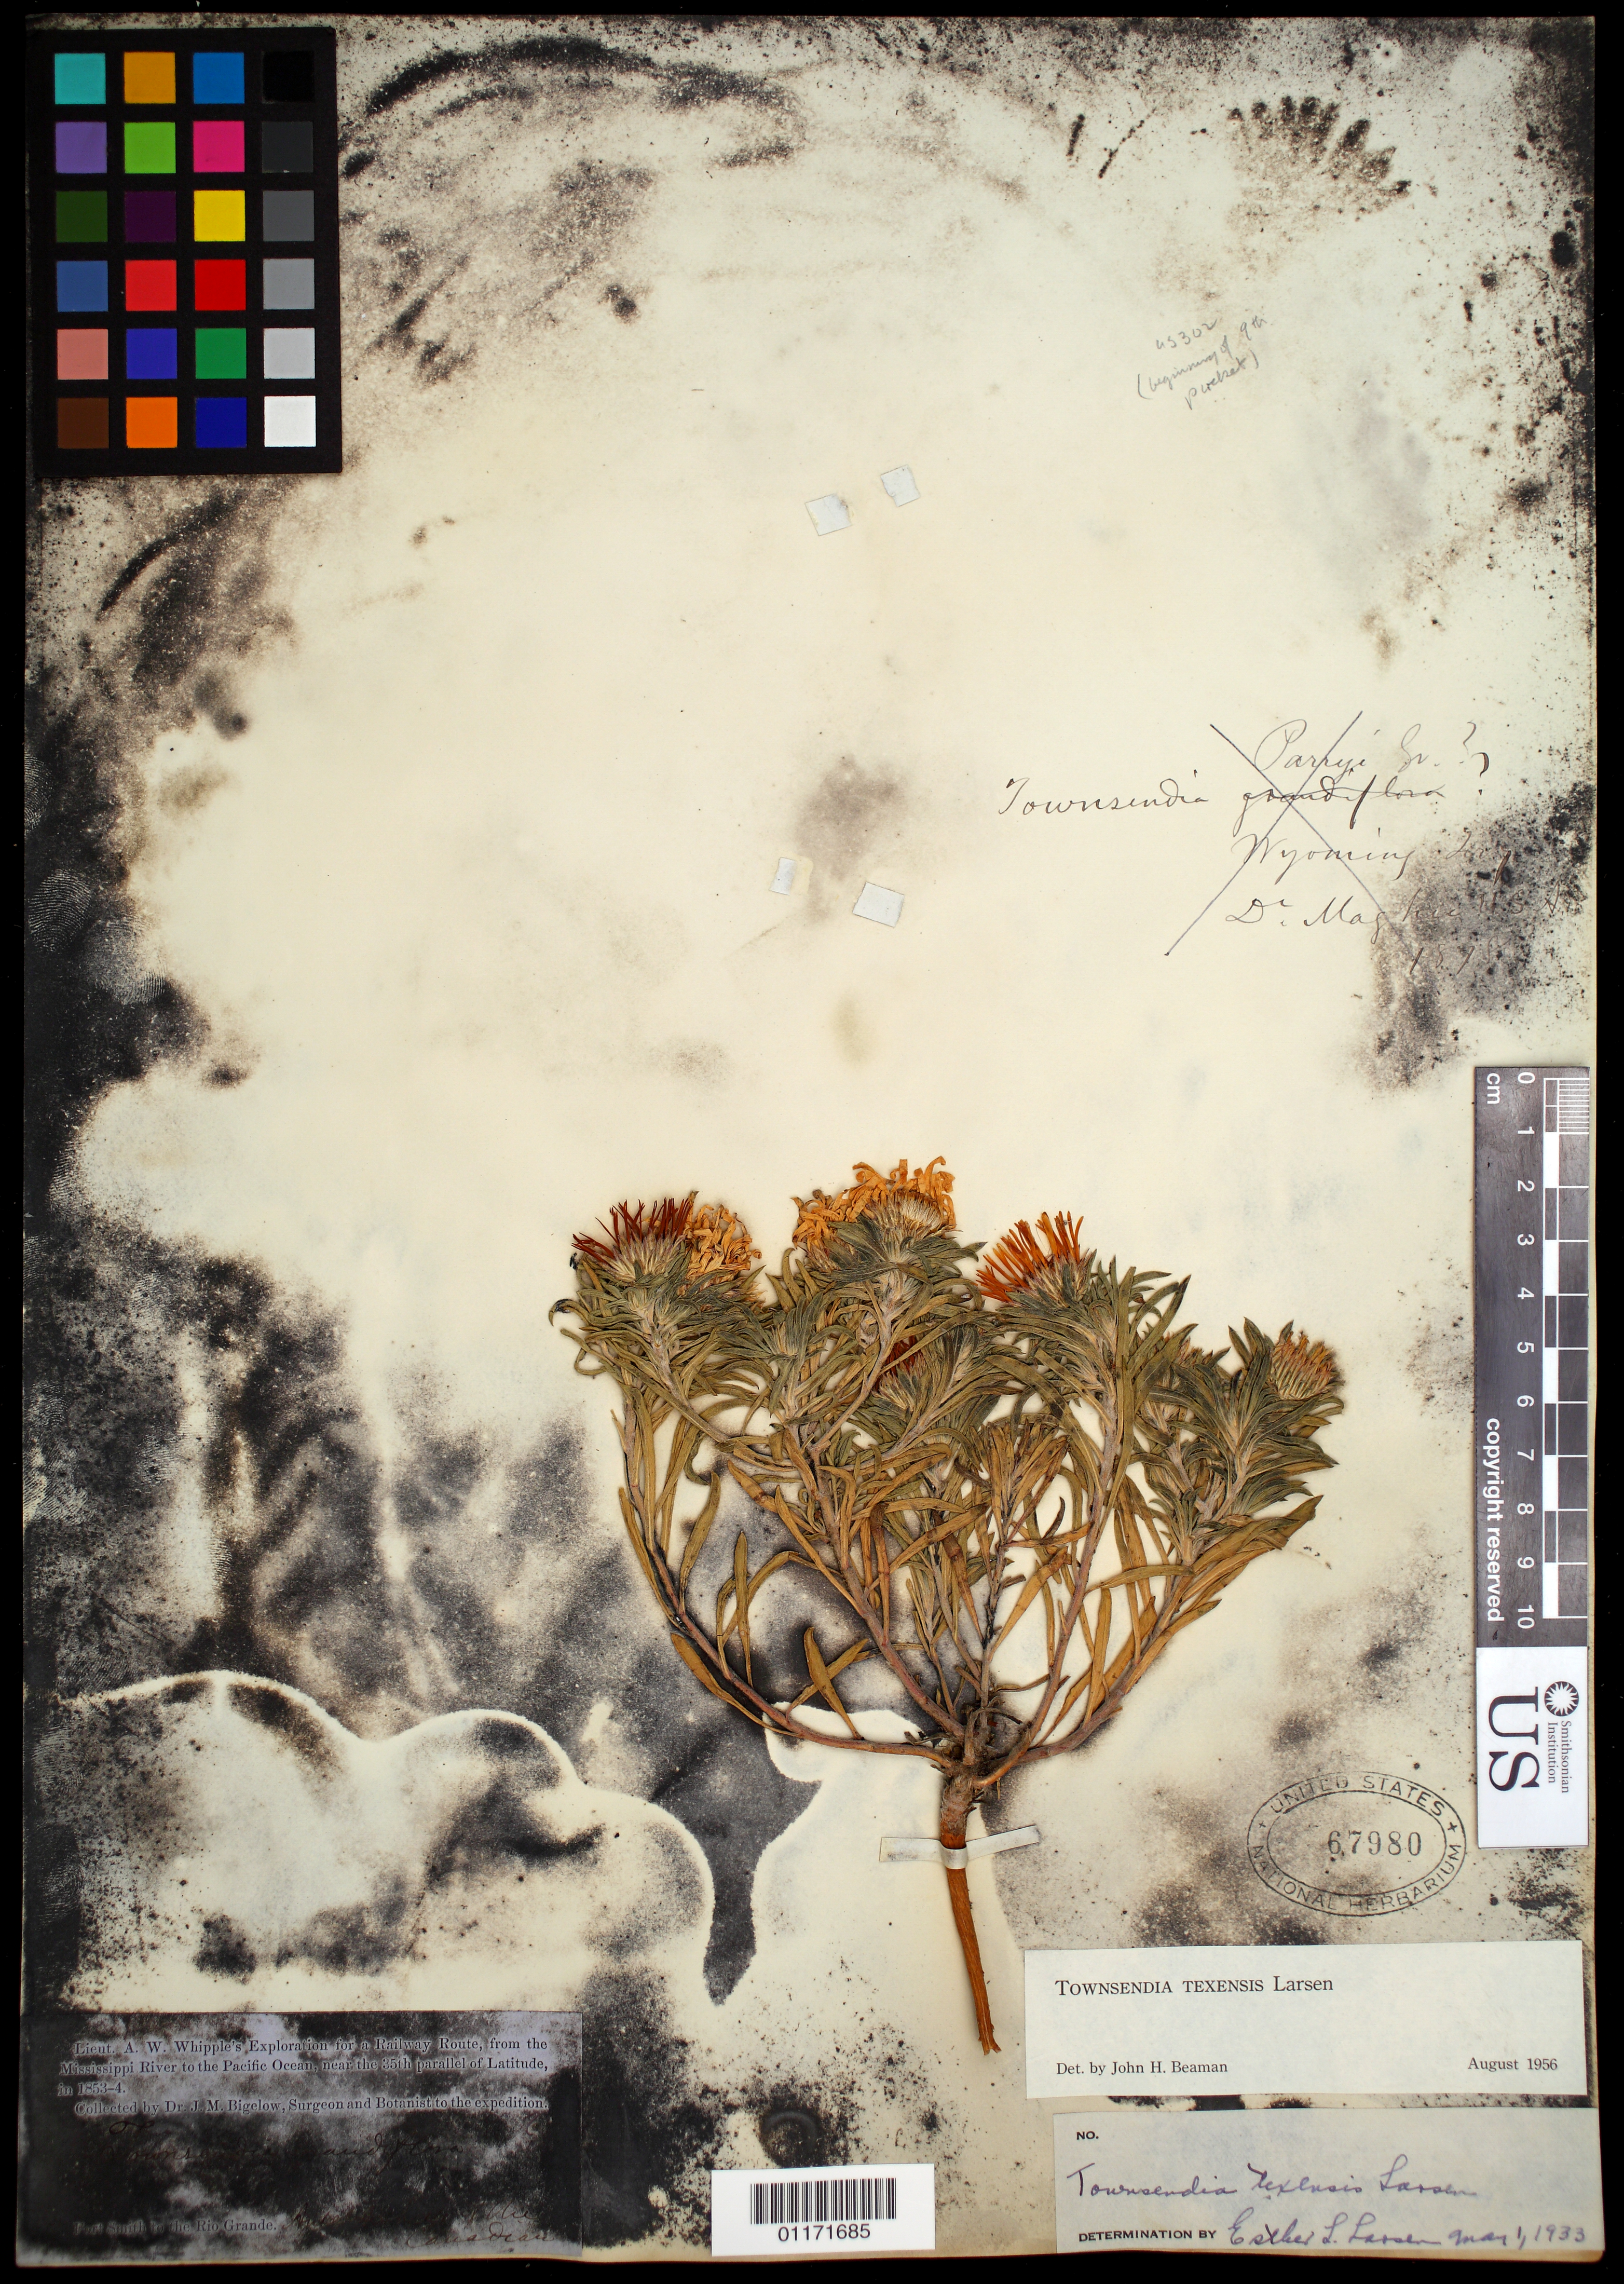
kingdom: Plantae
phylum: Tracheophyta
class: Magnoliopsida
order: Asterales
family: Asteraceae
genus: Townsendia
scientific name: Townsendia texensis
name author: Larsen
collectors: J. M. Bigelow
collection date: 1853/1854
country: United States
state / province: Oklahoma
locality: near Antilope Hills of the Canadian River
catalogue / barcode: US 67980